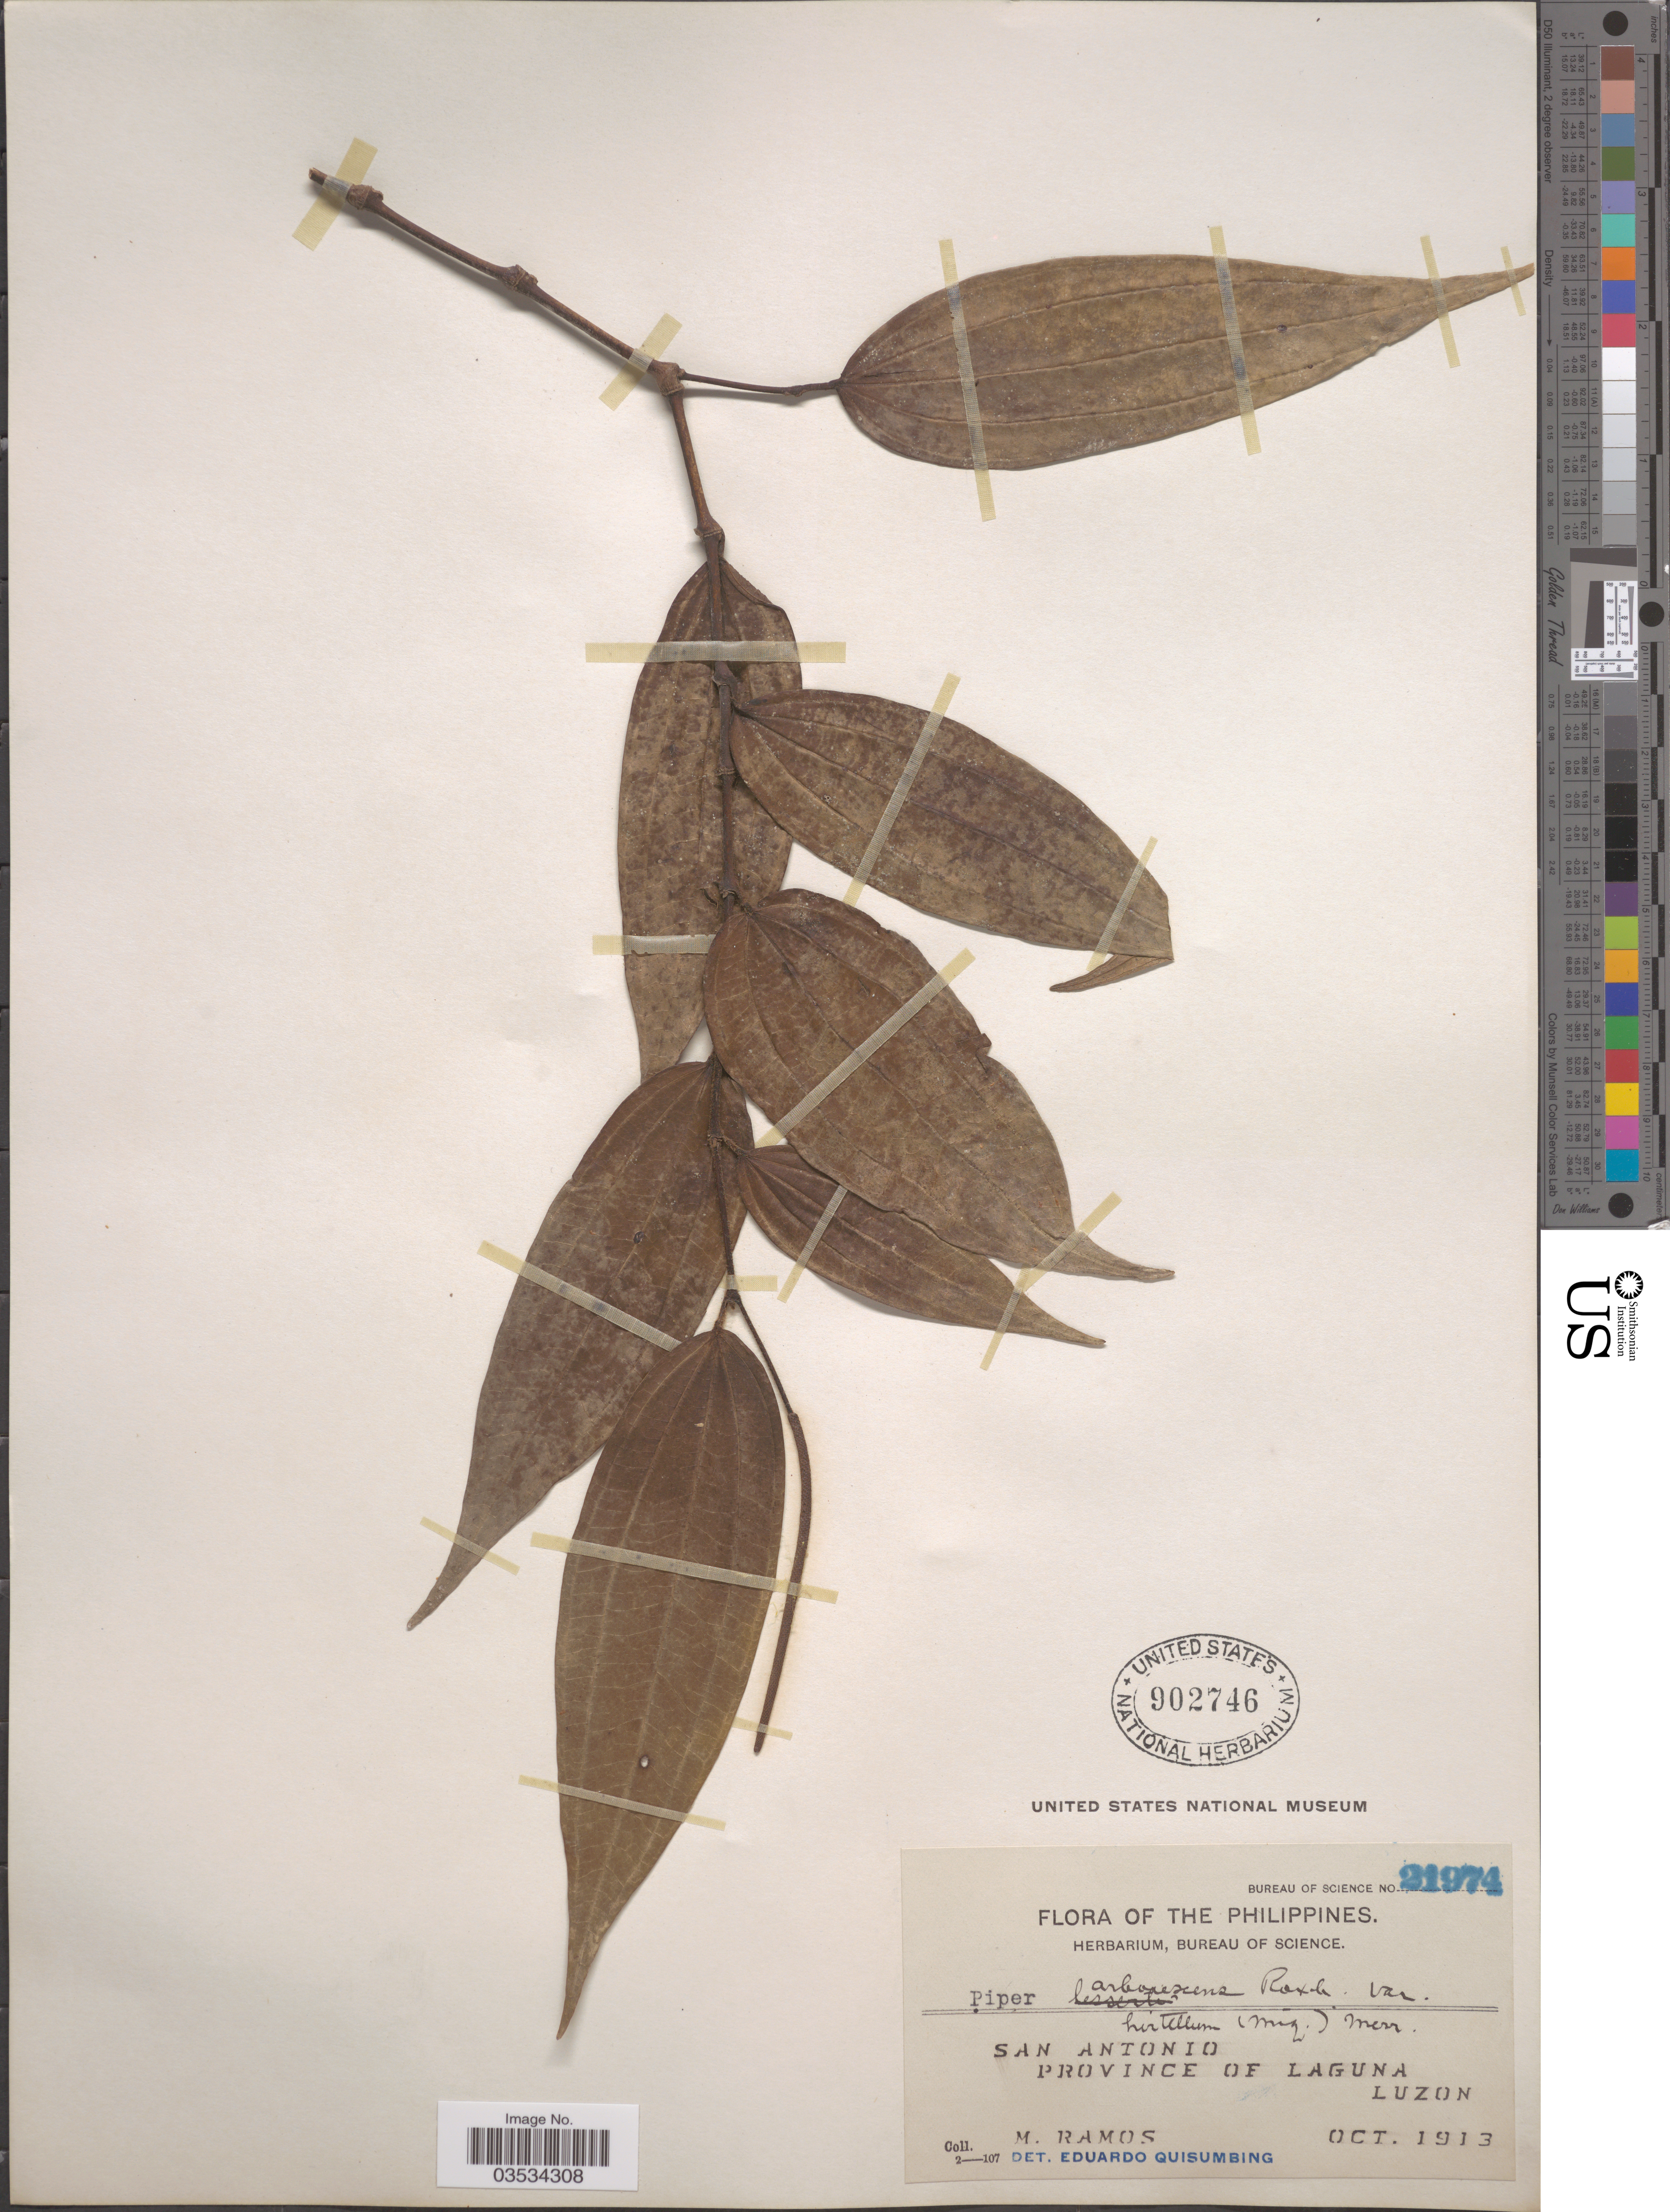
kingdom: Plantae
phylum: Tracheophyta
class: Magnoliopsida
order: Piperales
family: Piperaceae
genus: Piper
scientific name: Piper arborescens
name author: Roxb.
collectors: M. Ramos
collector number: Bureau of Science 21974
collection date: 1913-10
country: Philippines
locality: San Antonio. Province of Laguna. Luzon.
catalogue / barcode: US 902746